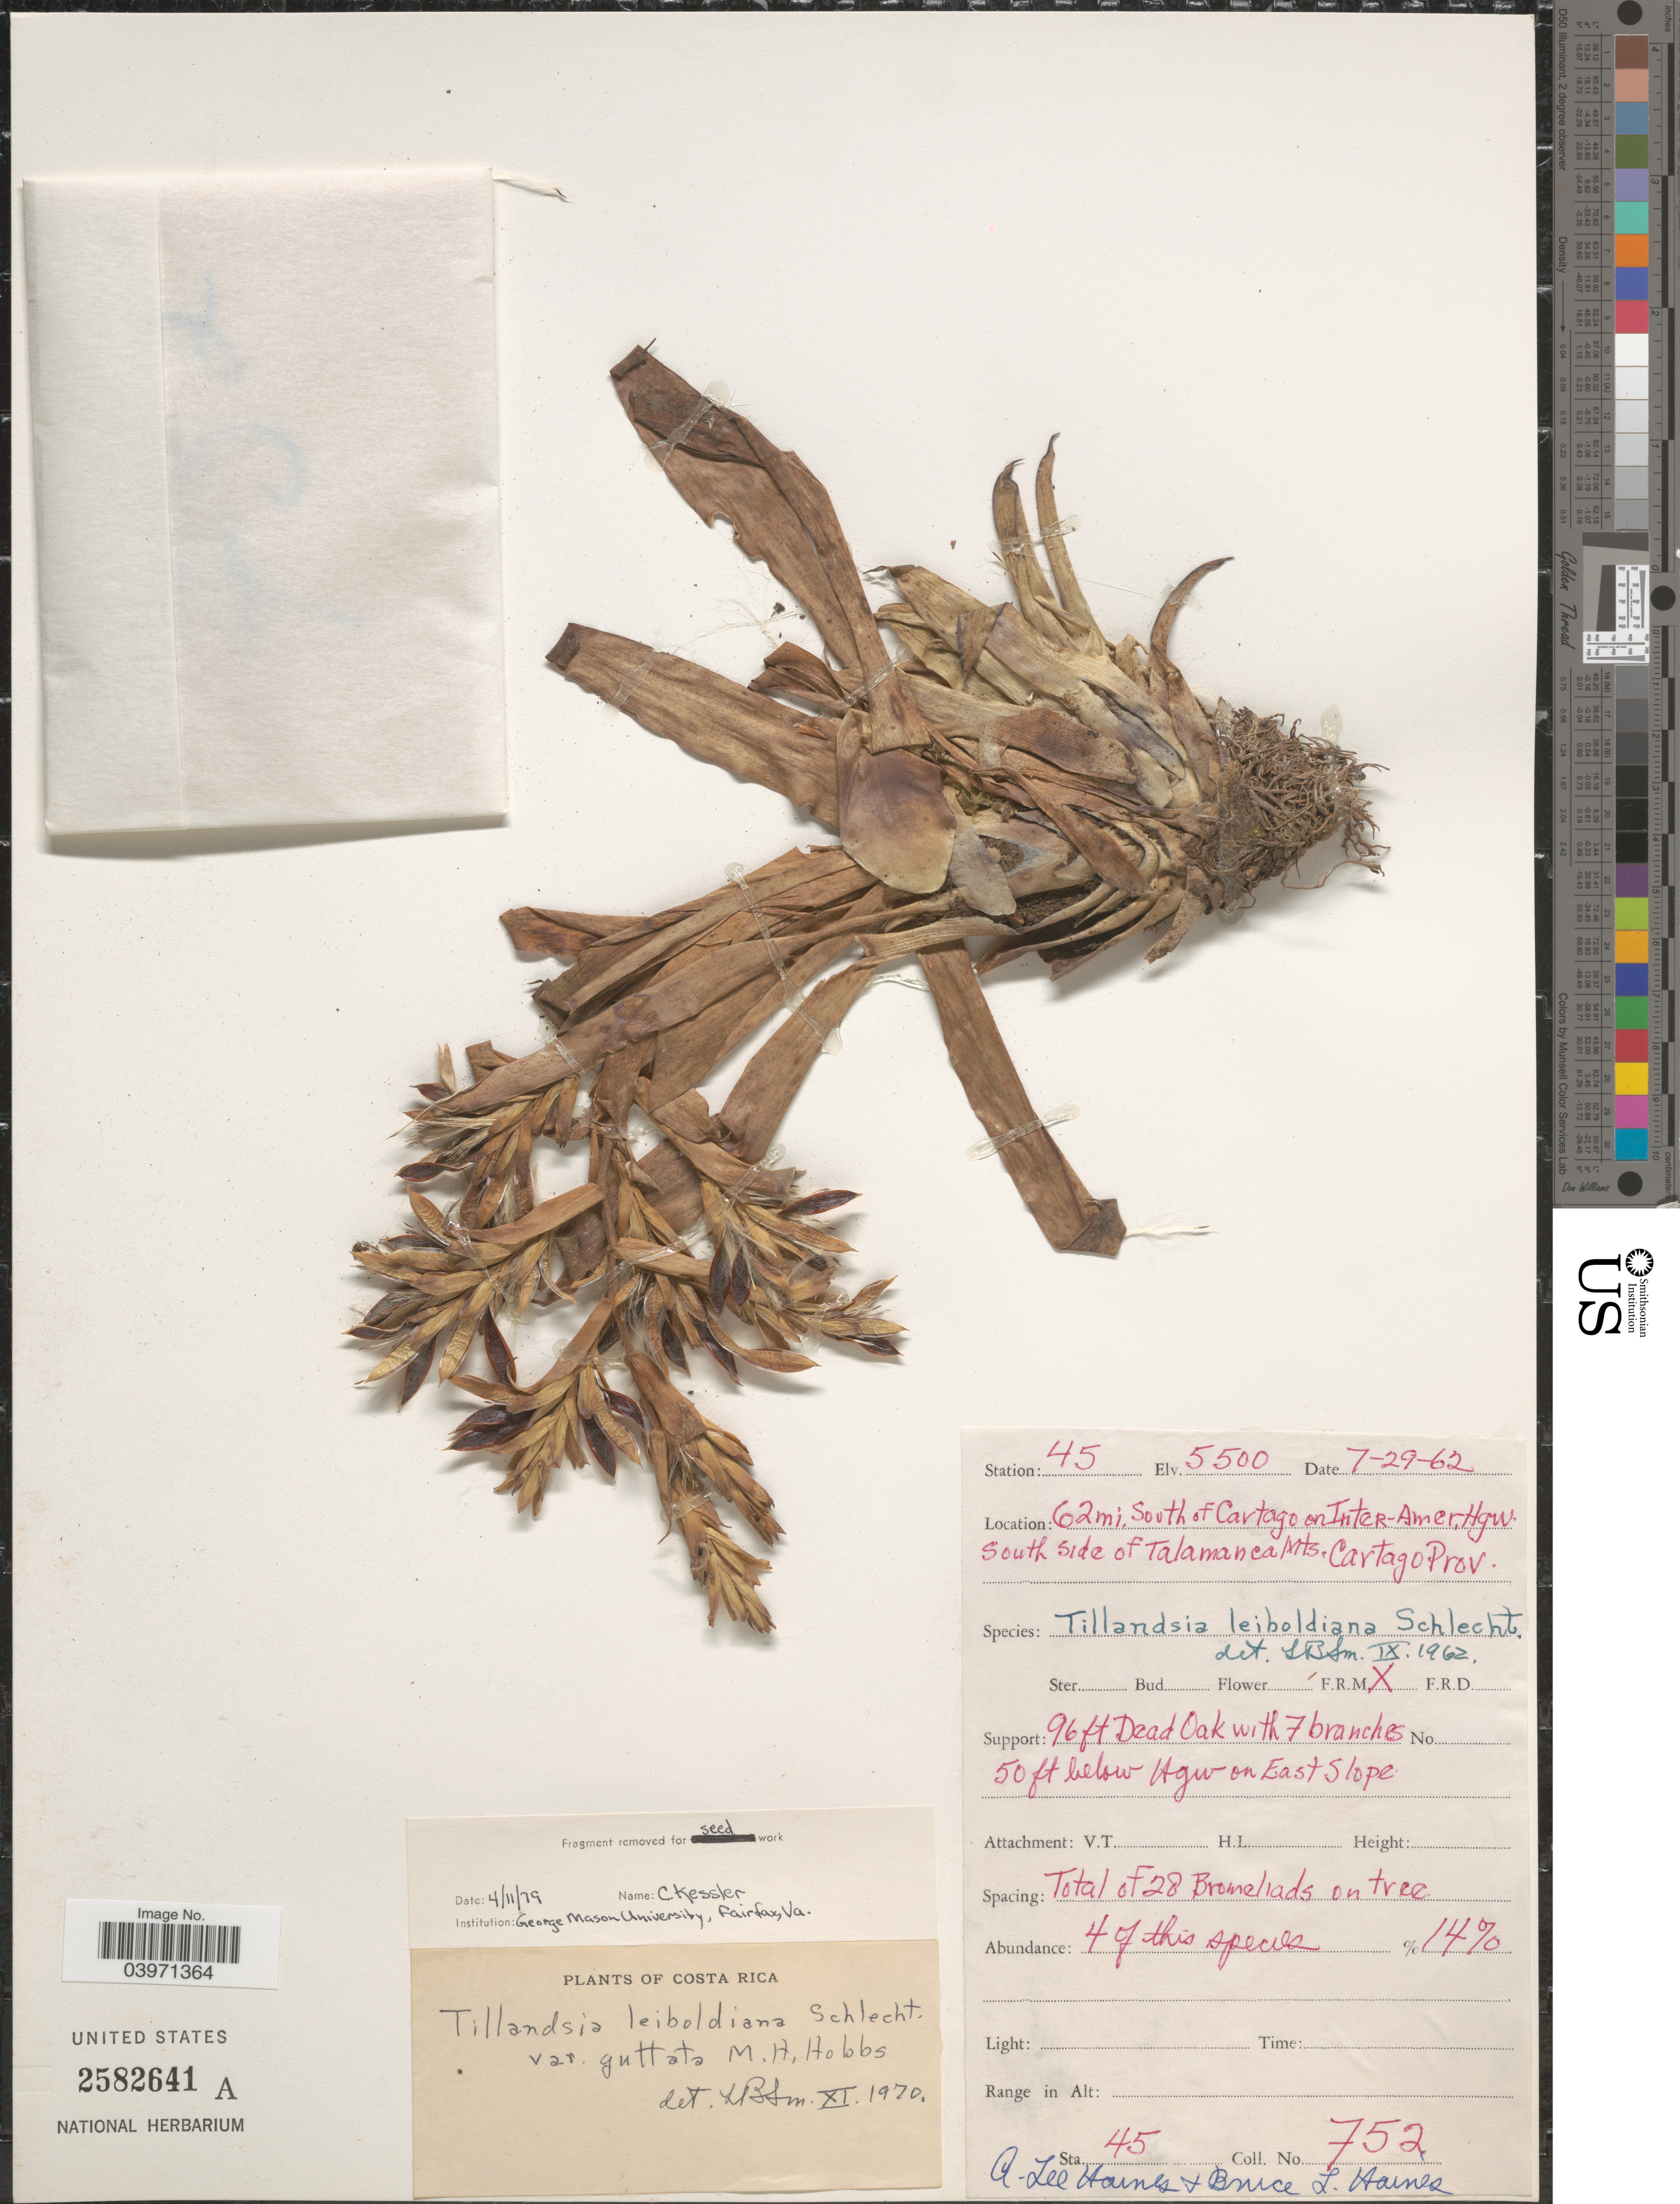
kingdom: Plantae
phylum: Tracheophyta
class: Liliopsida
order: Poales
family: Bromeliaceae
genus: Tillandsia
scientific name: Tillandsia leiboldiana var. guttata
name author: Hobbs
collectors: A. L. Haines & B. L. Haines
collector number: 752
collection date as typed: Transcribed d/m/y: 29/7/62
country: Costa Rica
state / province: Cartago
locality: Station: 45. 62 mi. South of Cartago on Inter-Amer. Hgw. South side of Talamanca Mts.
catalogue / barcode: US 2582641A